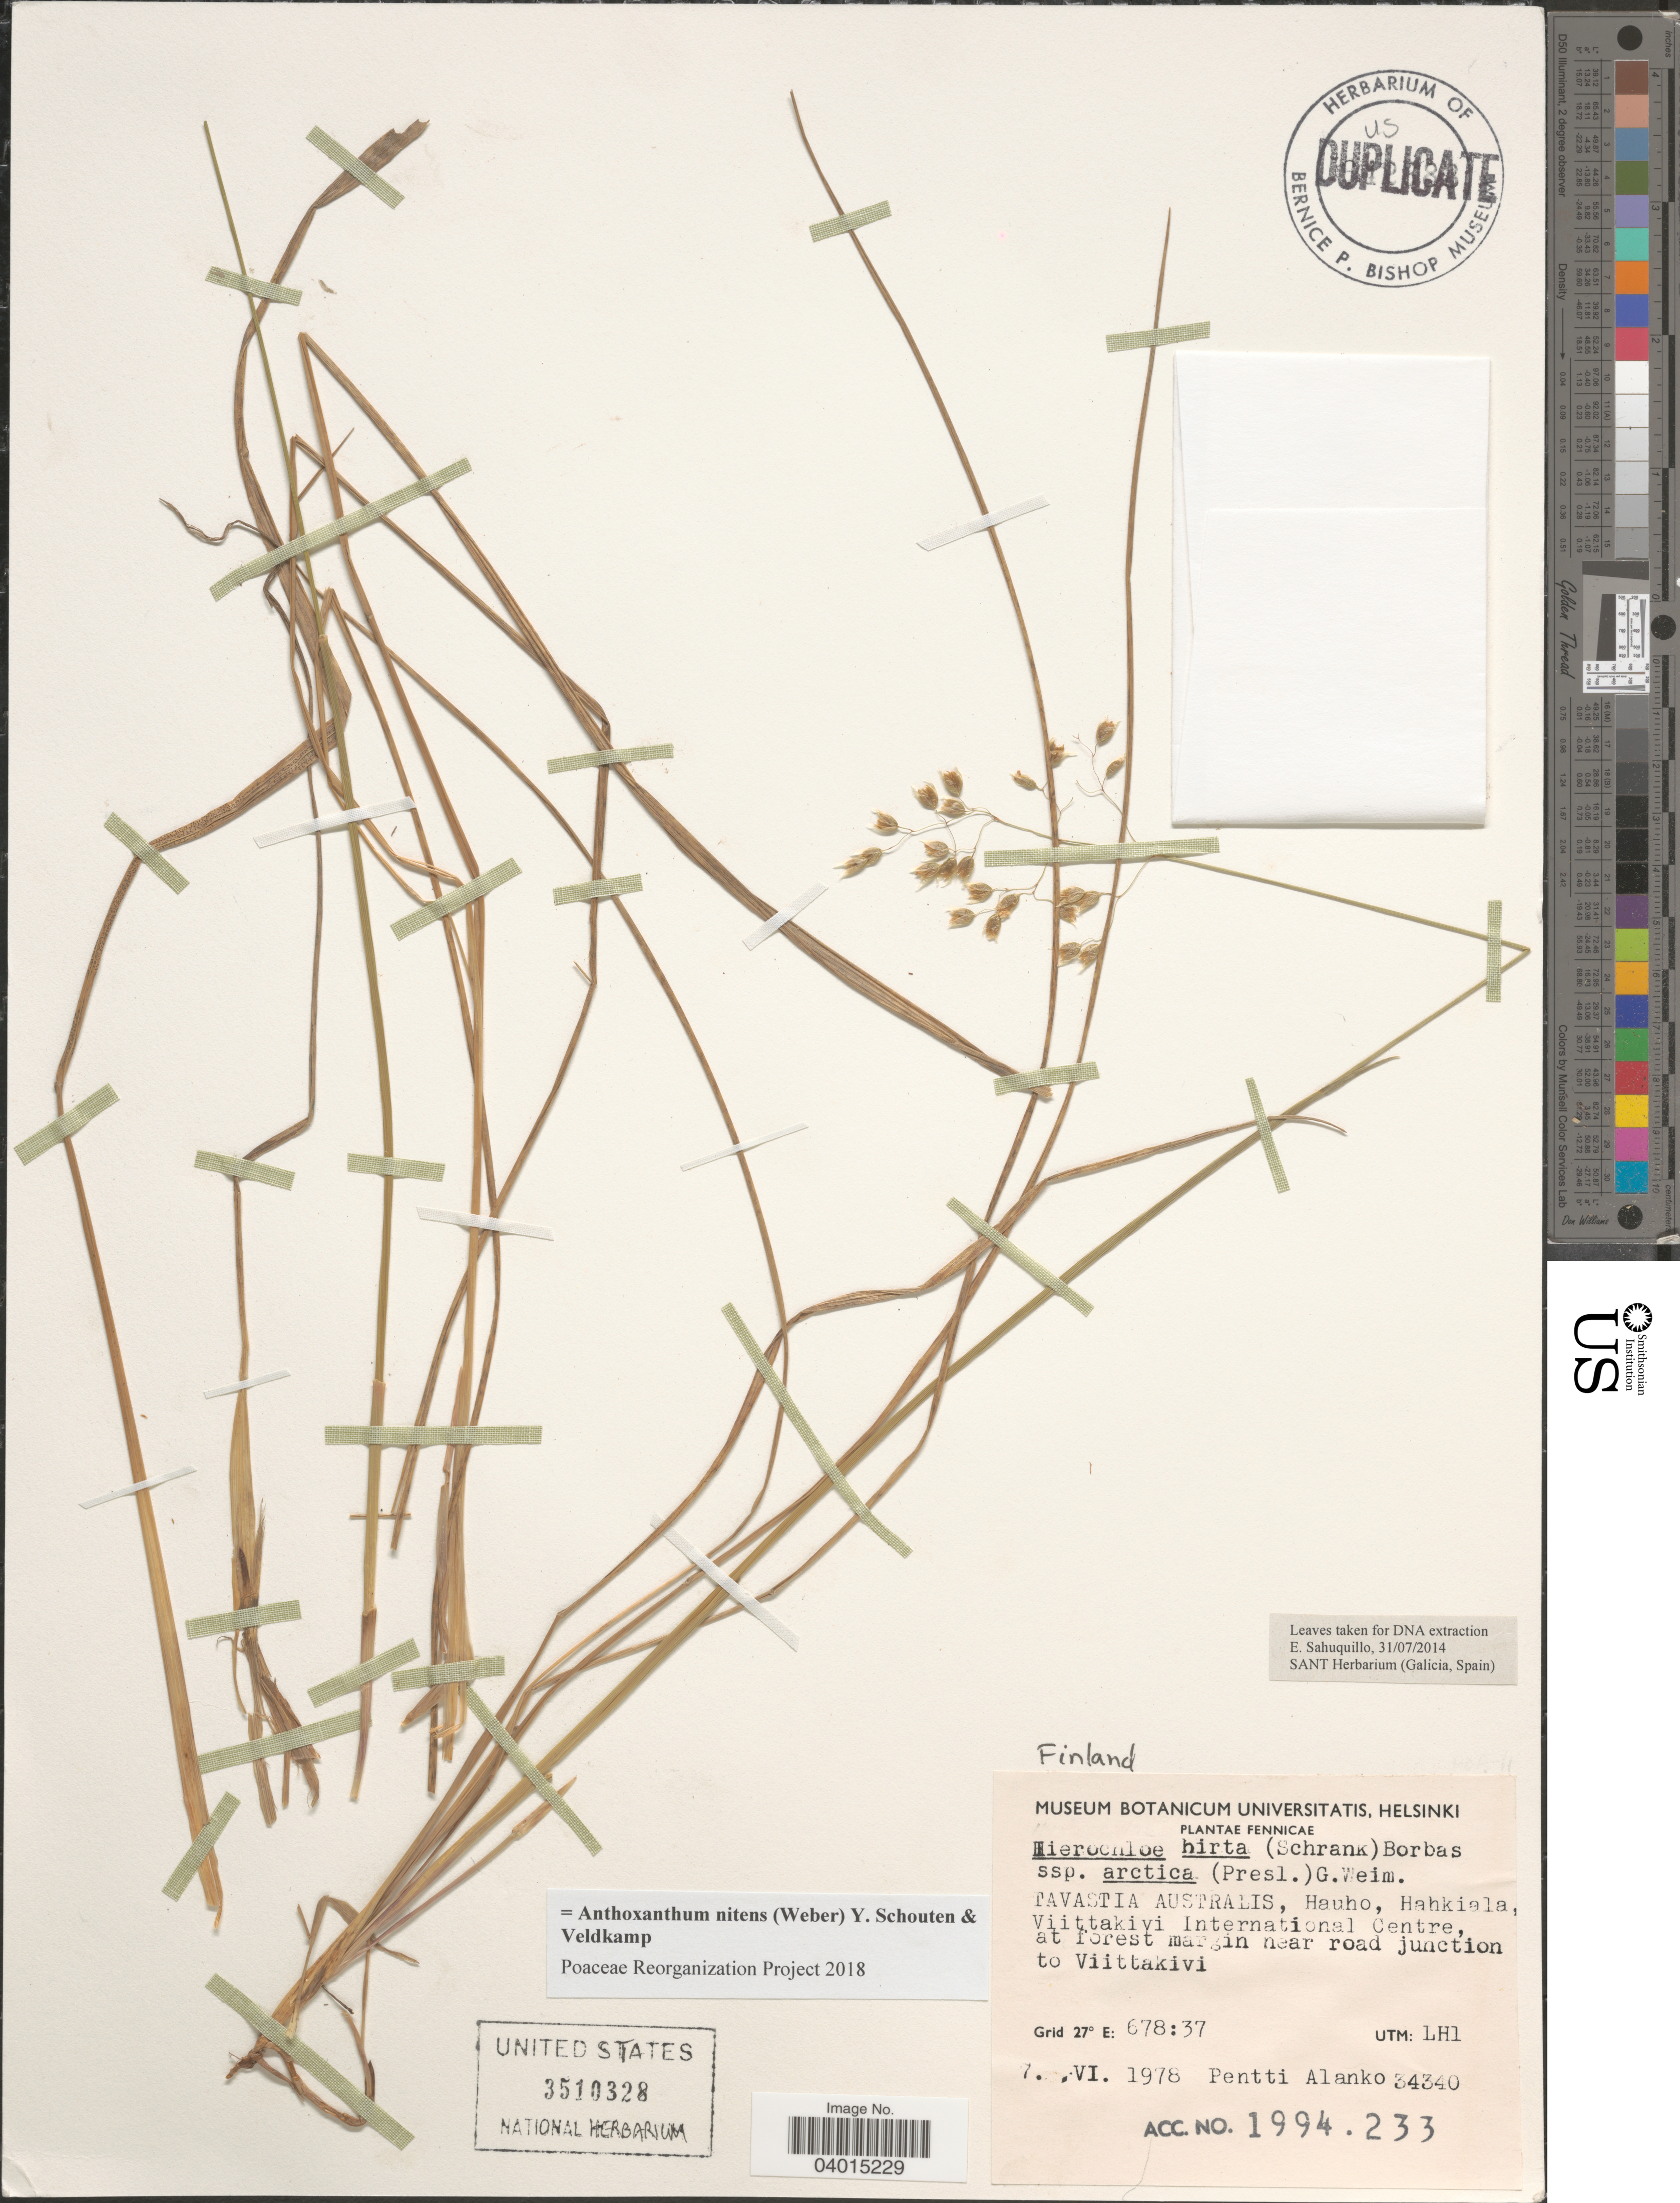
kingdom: Plantae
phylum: Tracheophyta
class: Liliopsida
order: Poales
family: Poaceae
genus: Anthoxanthum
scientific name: Anthoxanthum nitens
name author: (G.H. Weber) R.T.A. Schouten & Veldkamp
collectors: P. Alanko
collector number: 34340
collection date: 1978-06-07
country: Finland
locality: Fennicae. Tavastia Australis, Hauho, Hahkiala, Viittakivi International Centre, at forest margin near road junction to Viittakivi. Grid 27° E: 678:37. UTM: LH1.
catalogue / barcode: US 3510328